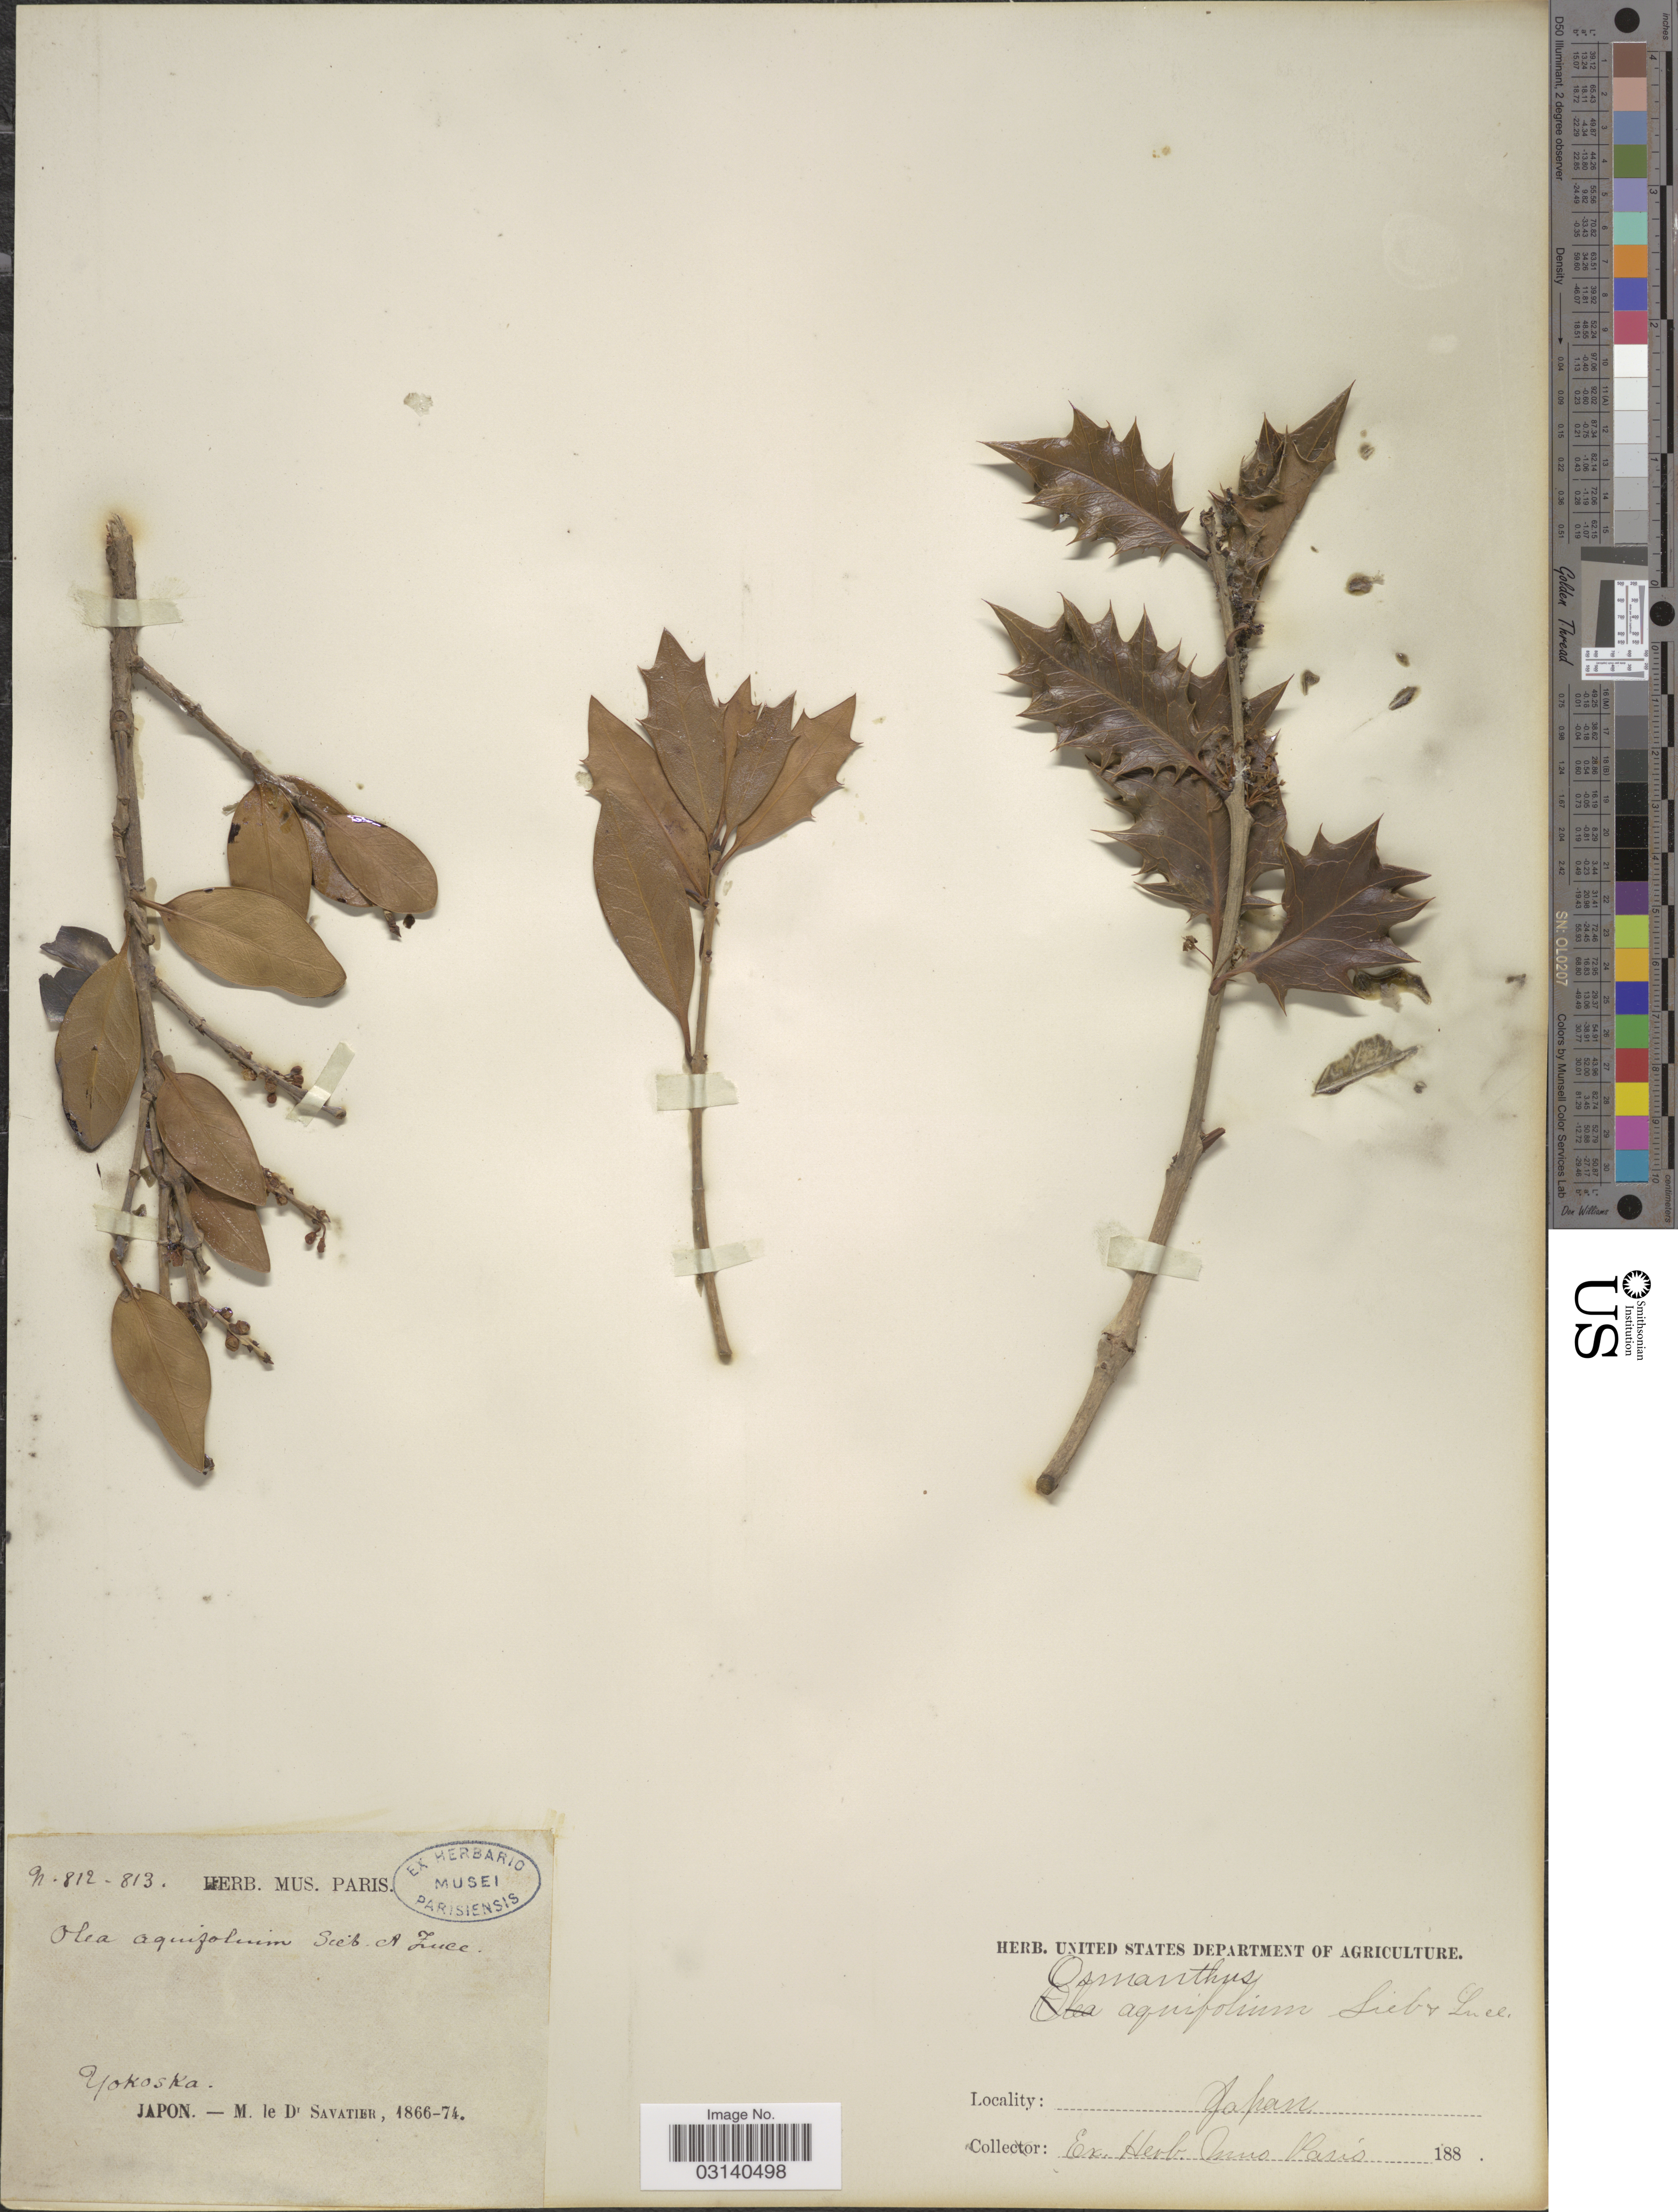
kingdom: Plantae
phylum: Tracheophyta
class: Magnoliopsida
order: Lamiales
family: Oleaceae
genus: Osmanthus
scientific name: Osmanthus aquifolium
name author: (Siebold & Zucc.) J. Dix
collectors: Savatier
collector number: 812-813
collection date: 1866/1874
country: Japan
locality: Yokoska.